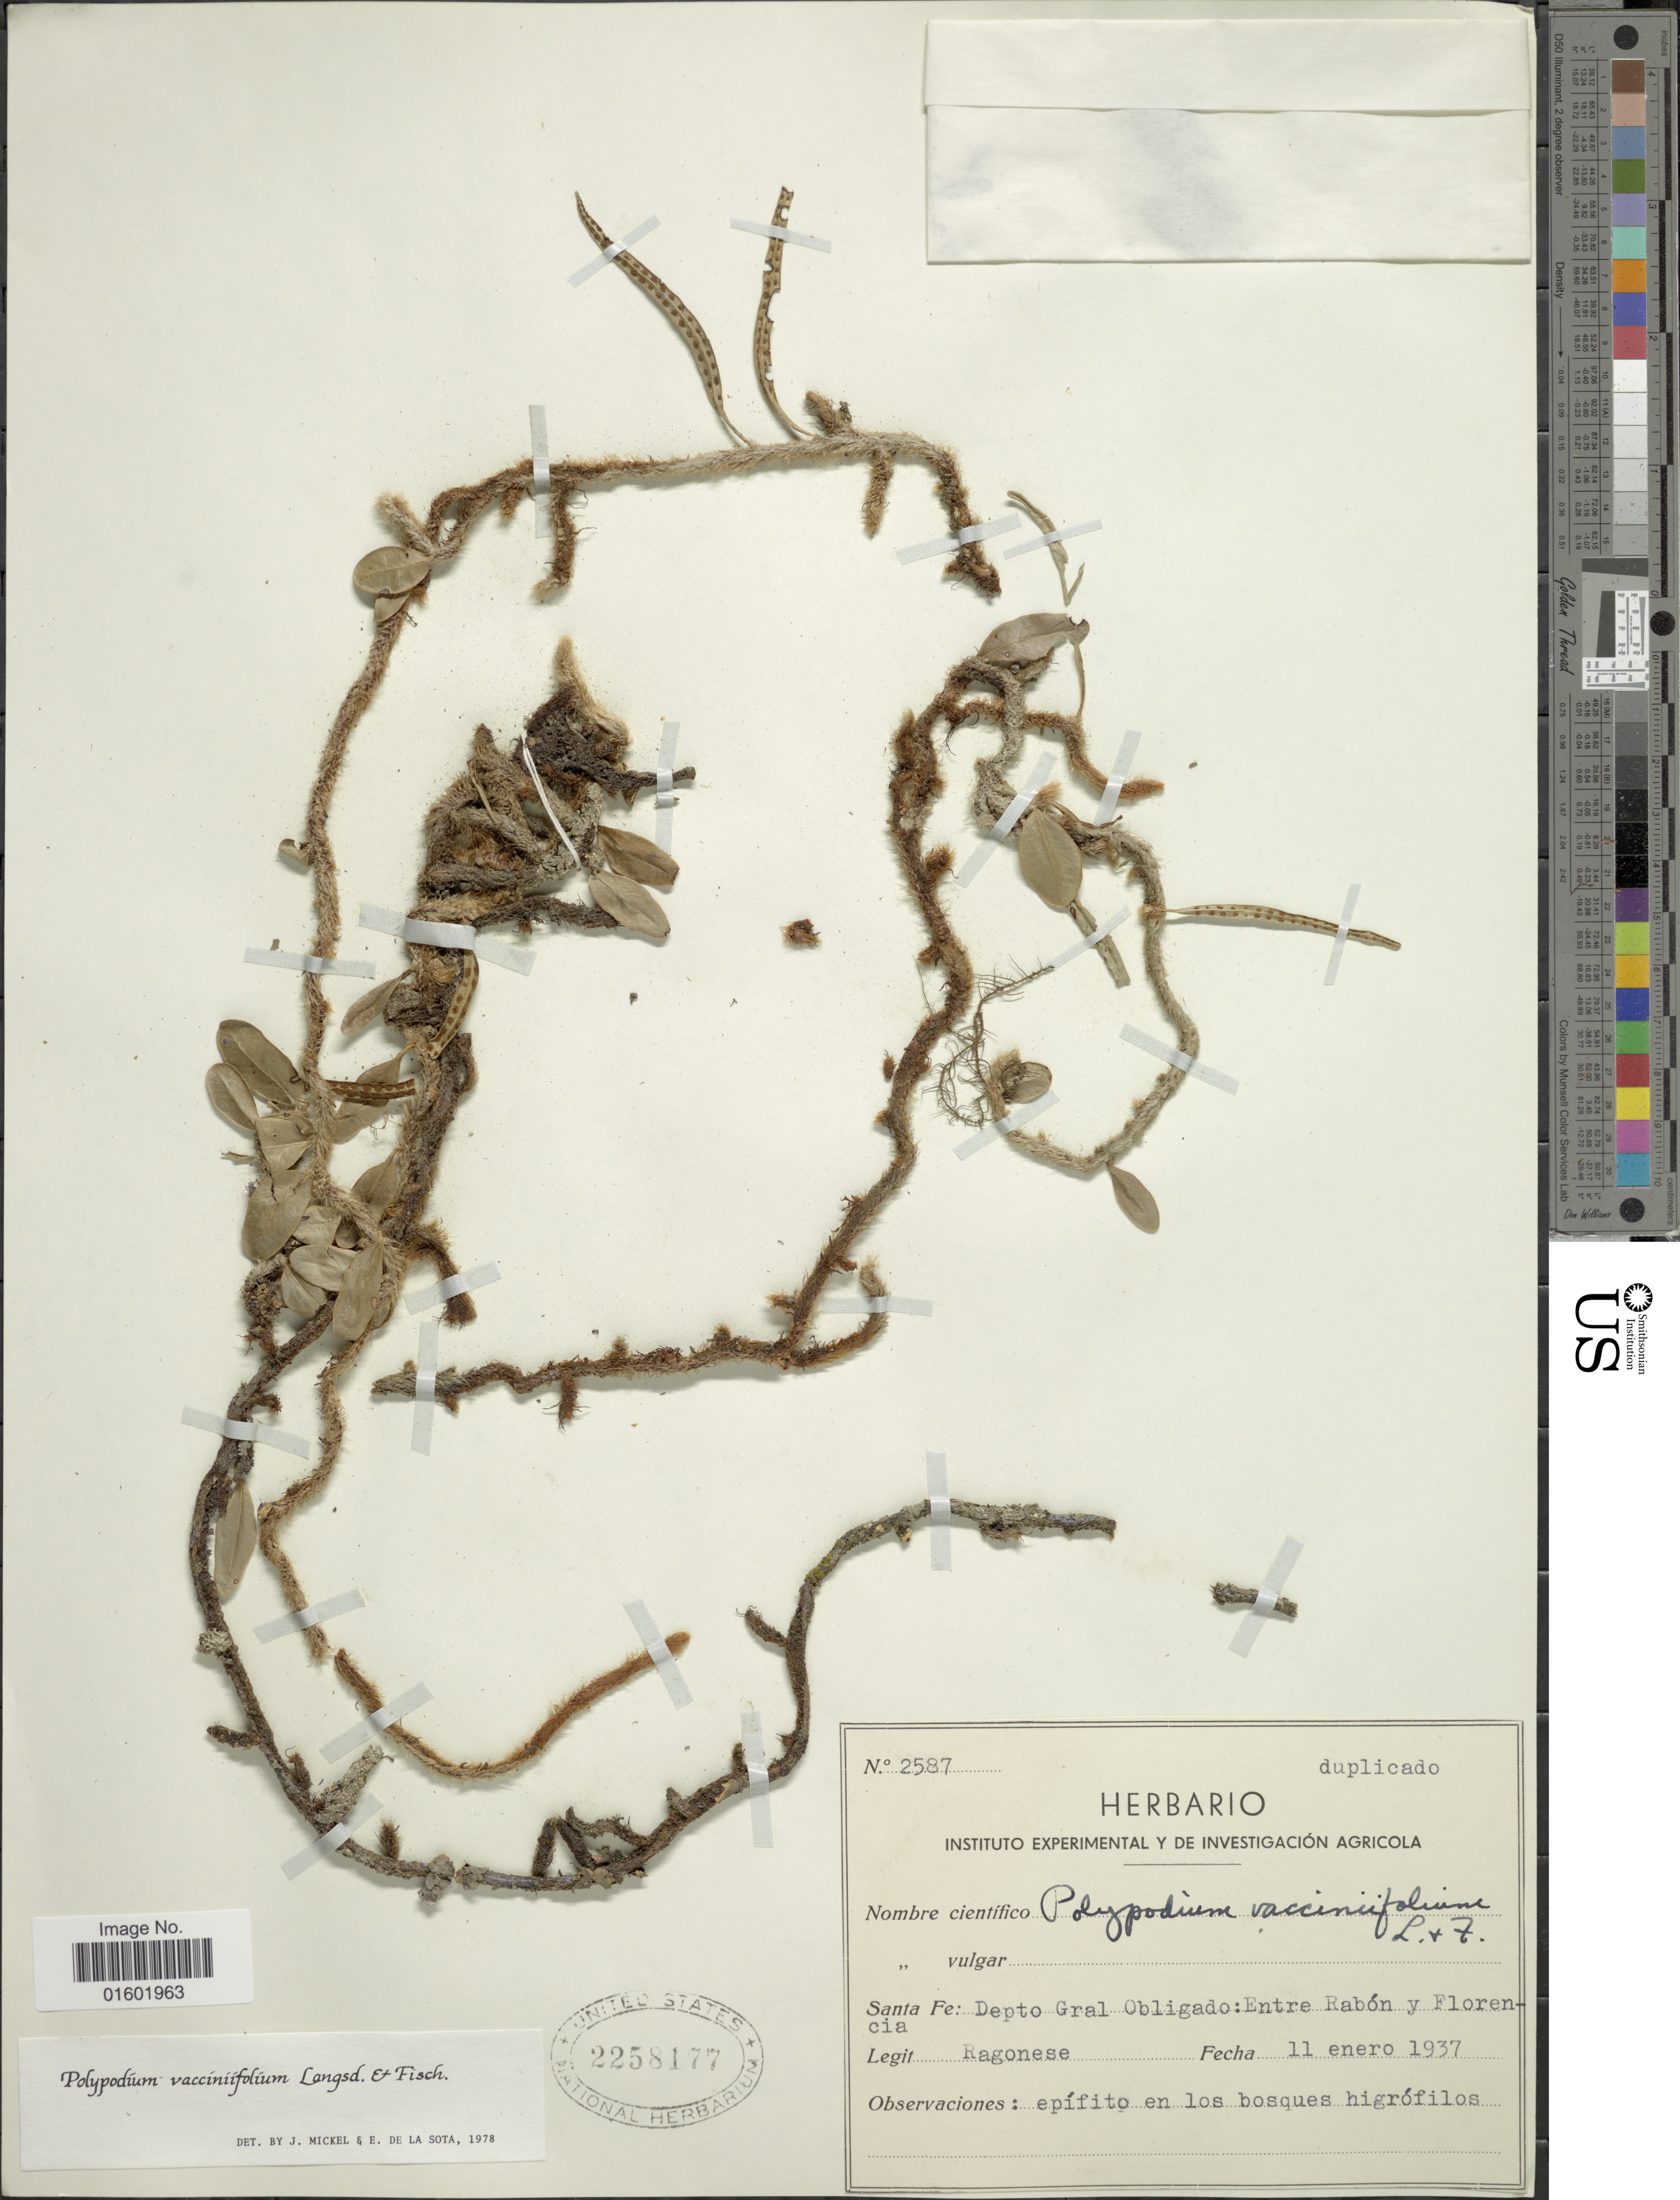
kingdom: Plantae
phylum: Tracheophyta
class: Polypodiopsida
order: Polypodiales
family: Polypodiaceae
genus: Microgramma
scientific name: Microgramma vaccinifolia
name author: (Langsd. & Fisch.) Copel.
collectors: Ragonese, --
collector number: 2587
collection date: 1937-01-11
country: Argentina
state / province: Santa Fe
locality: Depto Gral Obligado: Entre Rabon y Florencia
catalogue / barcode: US 2258177